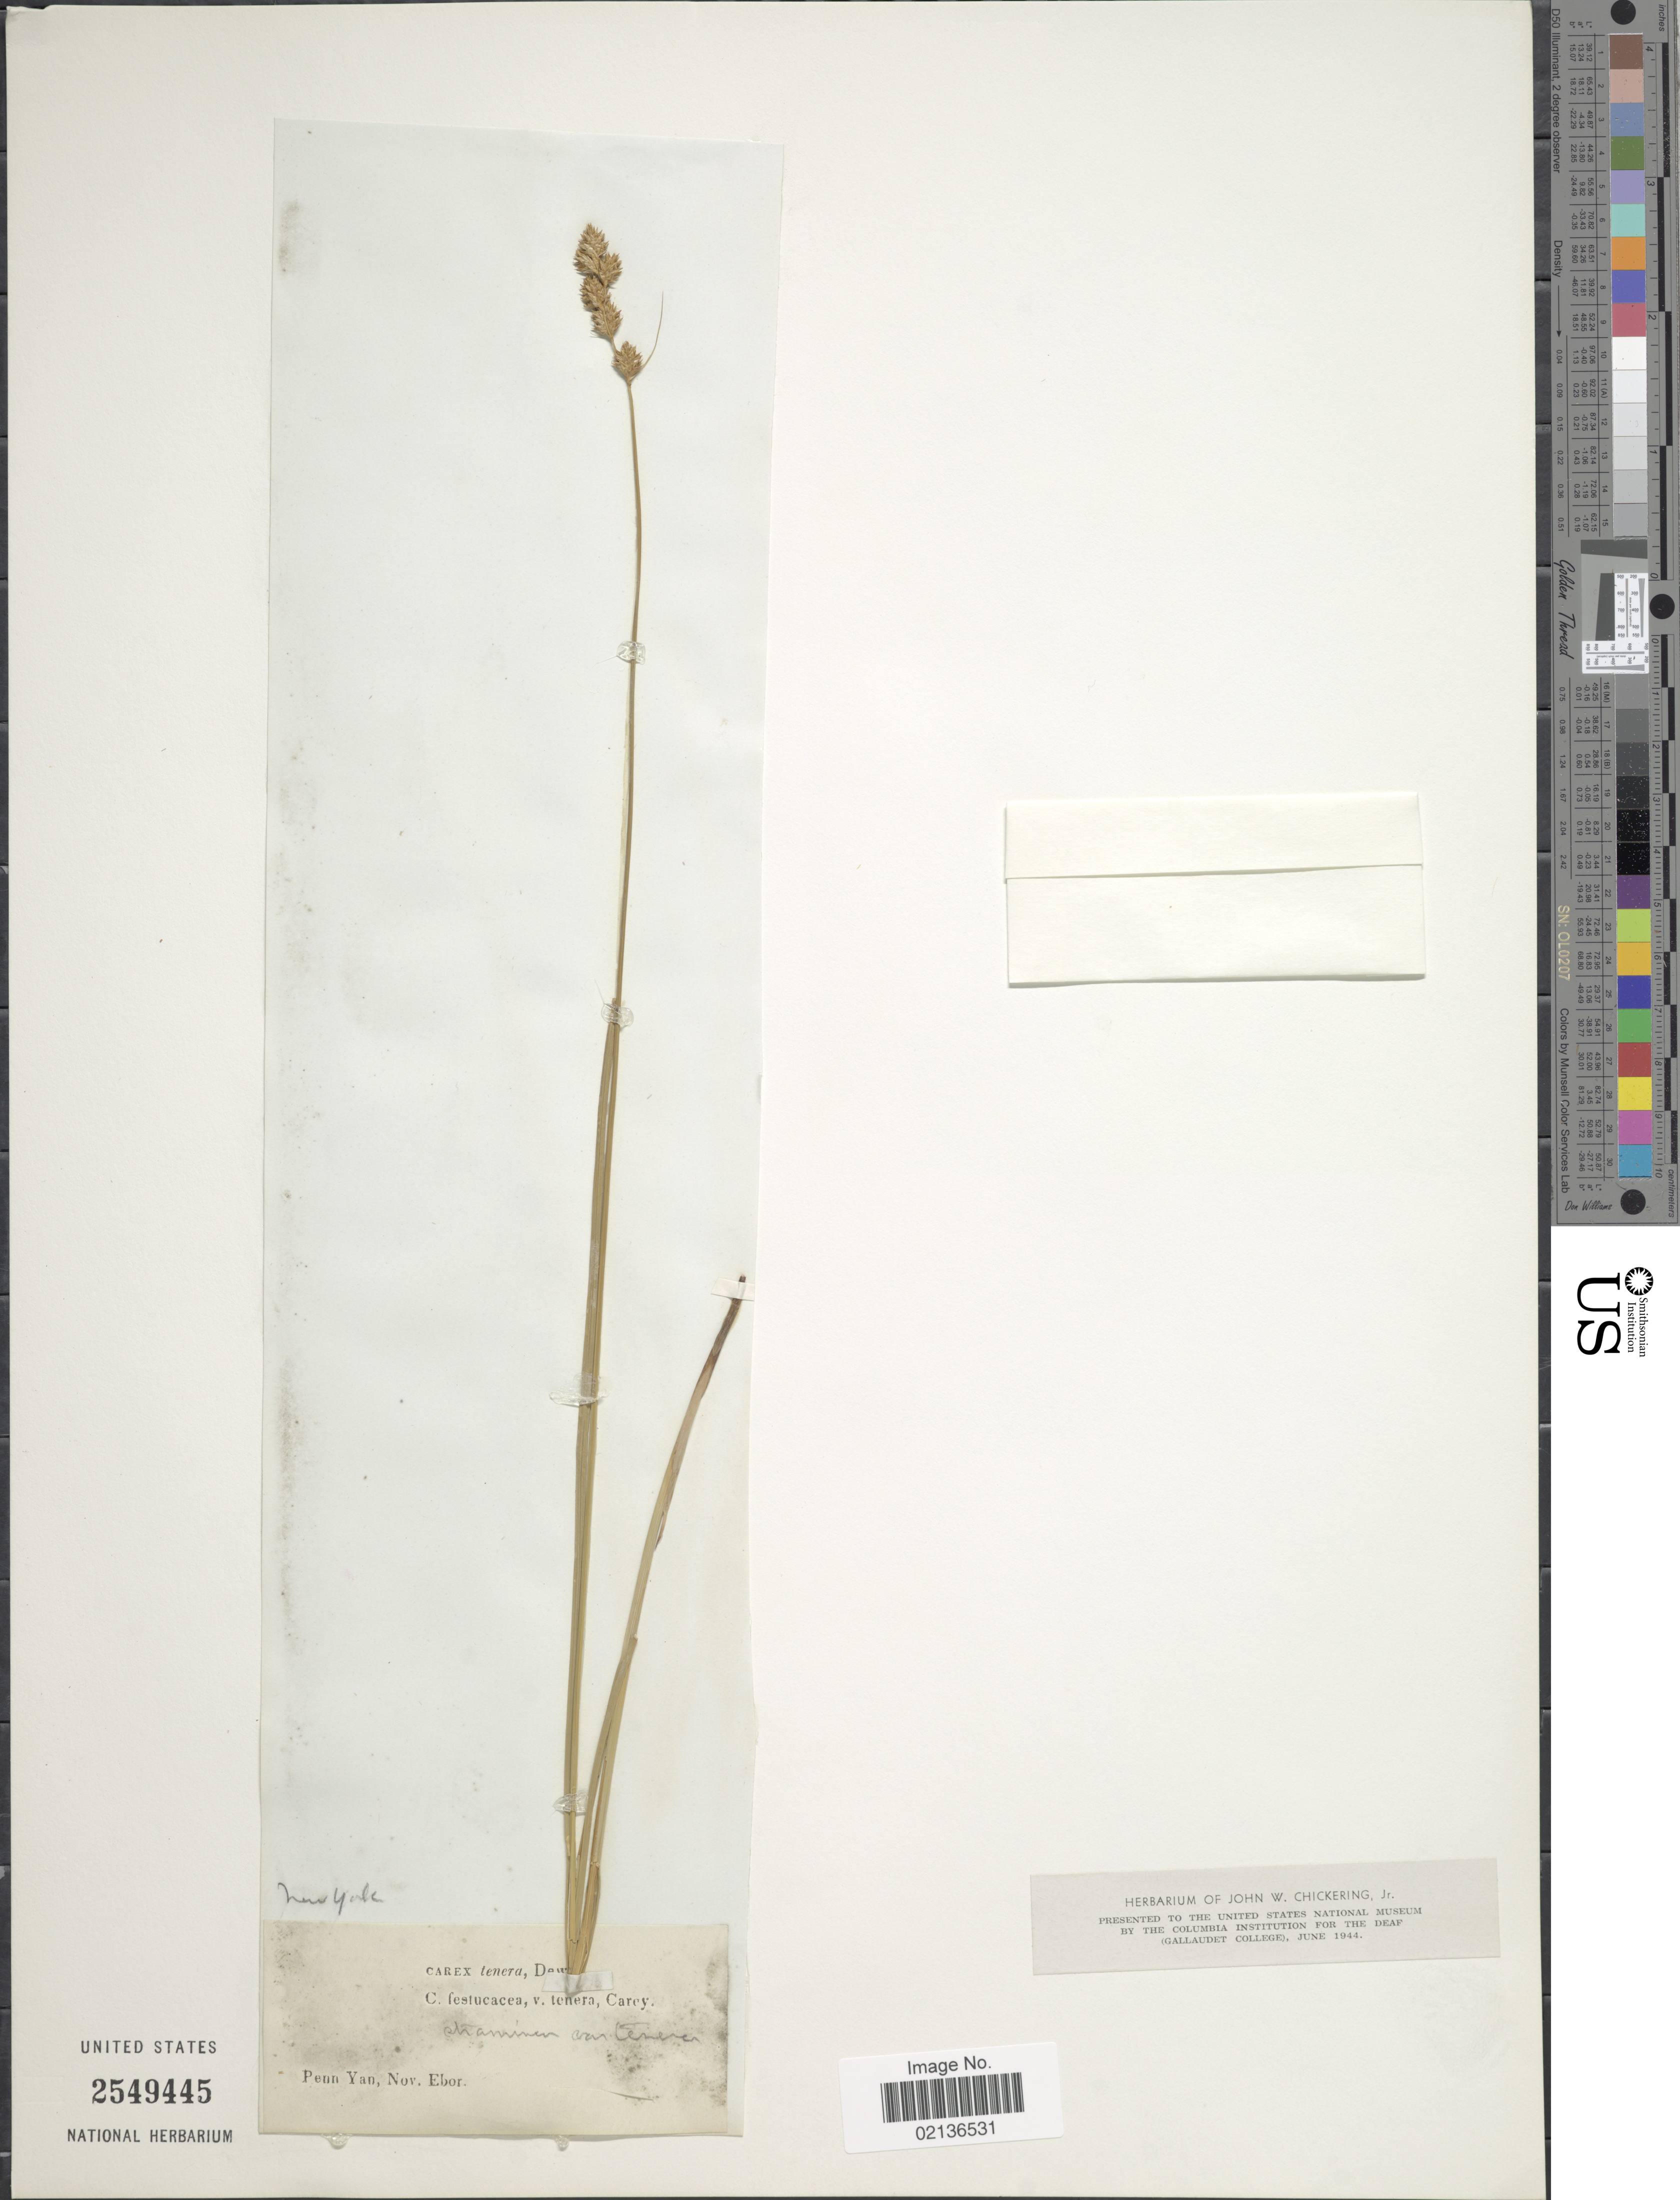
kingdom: Plantae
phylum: Tracheophyta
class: Liliopsida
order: Poales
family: Cyperaceae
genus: Carex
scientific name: Carex tenera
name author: Dewey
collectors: ex herb. J.W. Chickering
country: United States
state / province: New York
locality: Penn Yan, Nov. Ebor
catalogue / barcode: US 2549445